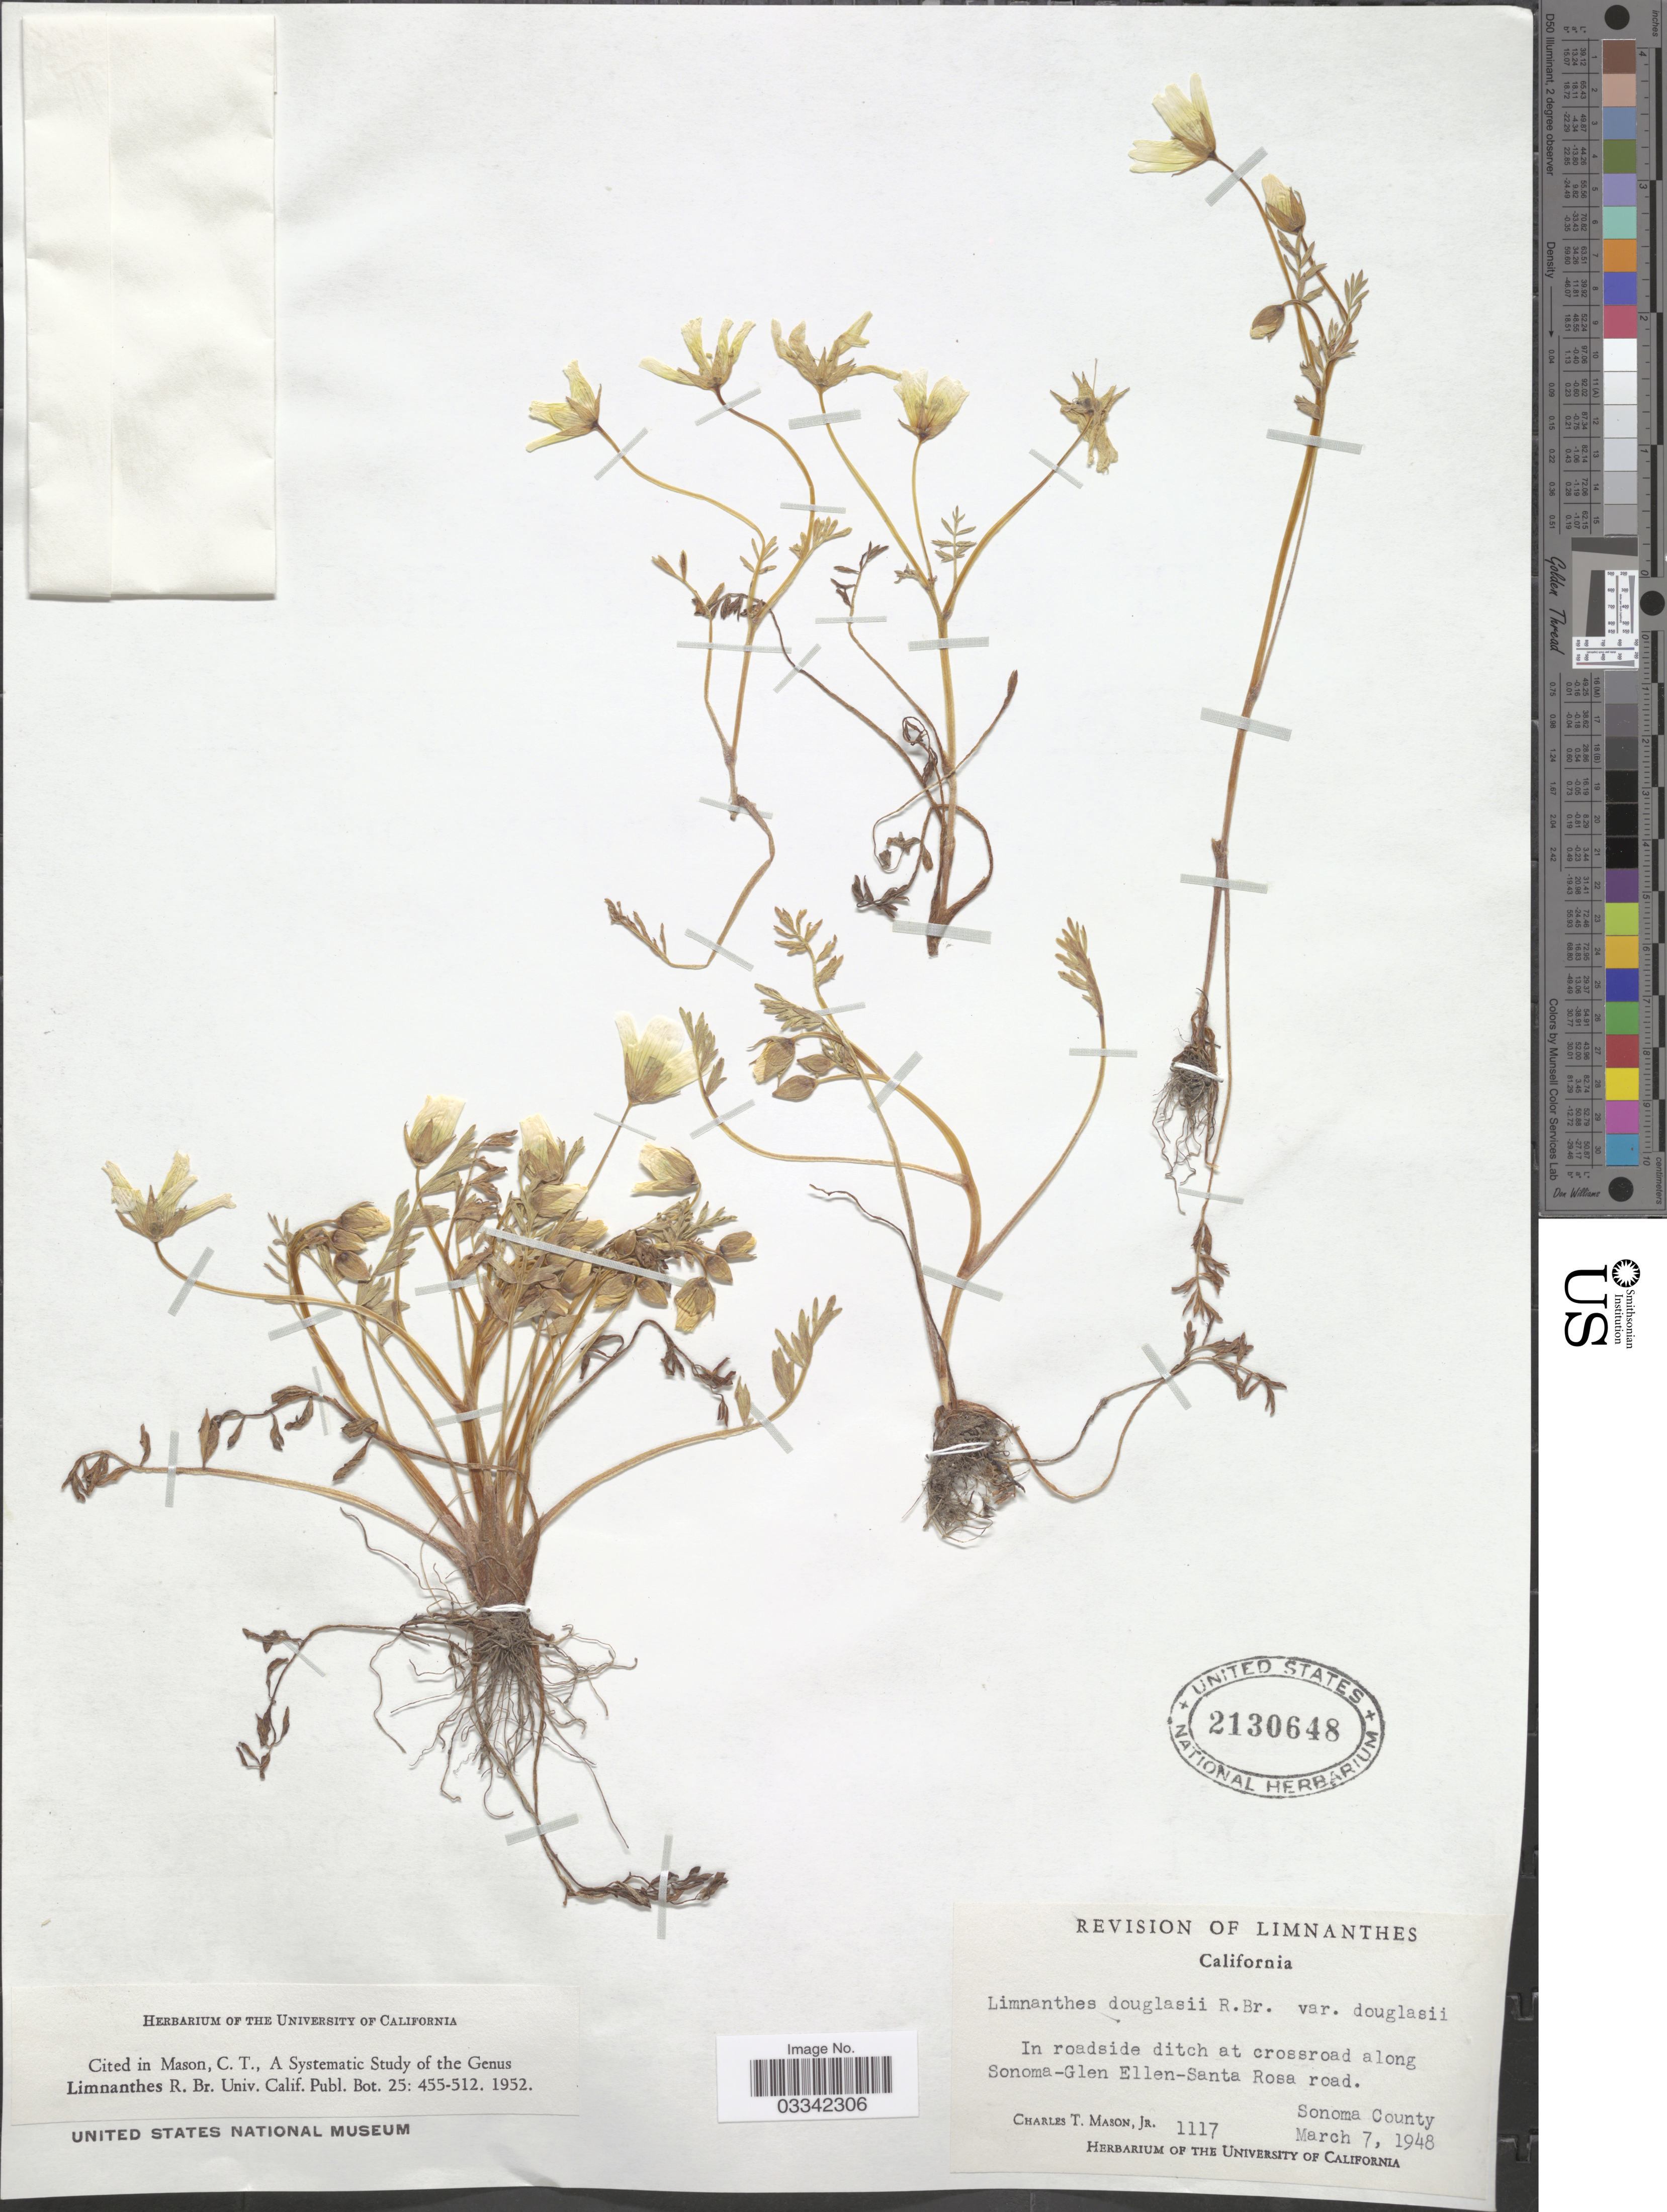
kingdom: Plantae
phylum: Tracheophyta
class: Magnoliopsida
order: Brassicales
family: Limnanthaceae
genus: Limnanthes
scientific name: Limnanthes douglasii var. douglasii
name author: R. Br.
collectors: C. T. Mason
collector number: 1117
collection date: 1948-03-07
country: United States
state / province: California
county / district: Sonoma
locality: In roadside ditch at crossroad along Sonoma-Glen ellen-Santa Rosa road. Sonoma County.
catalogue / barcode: US 2130648